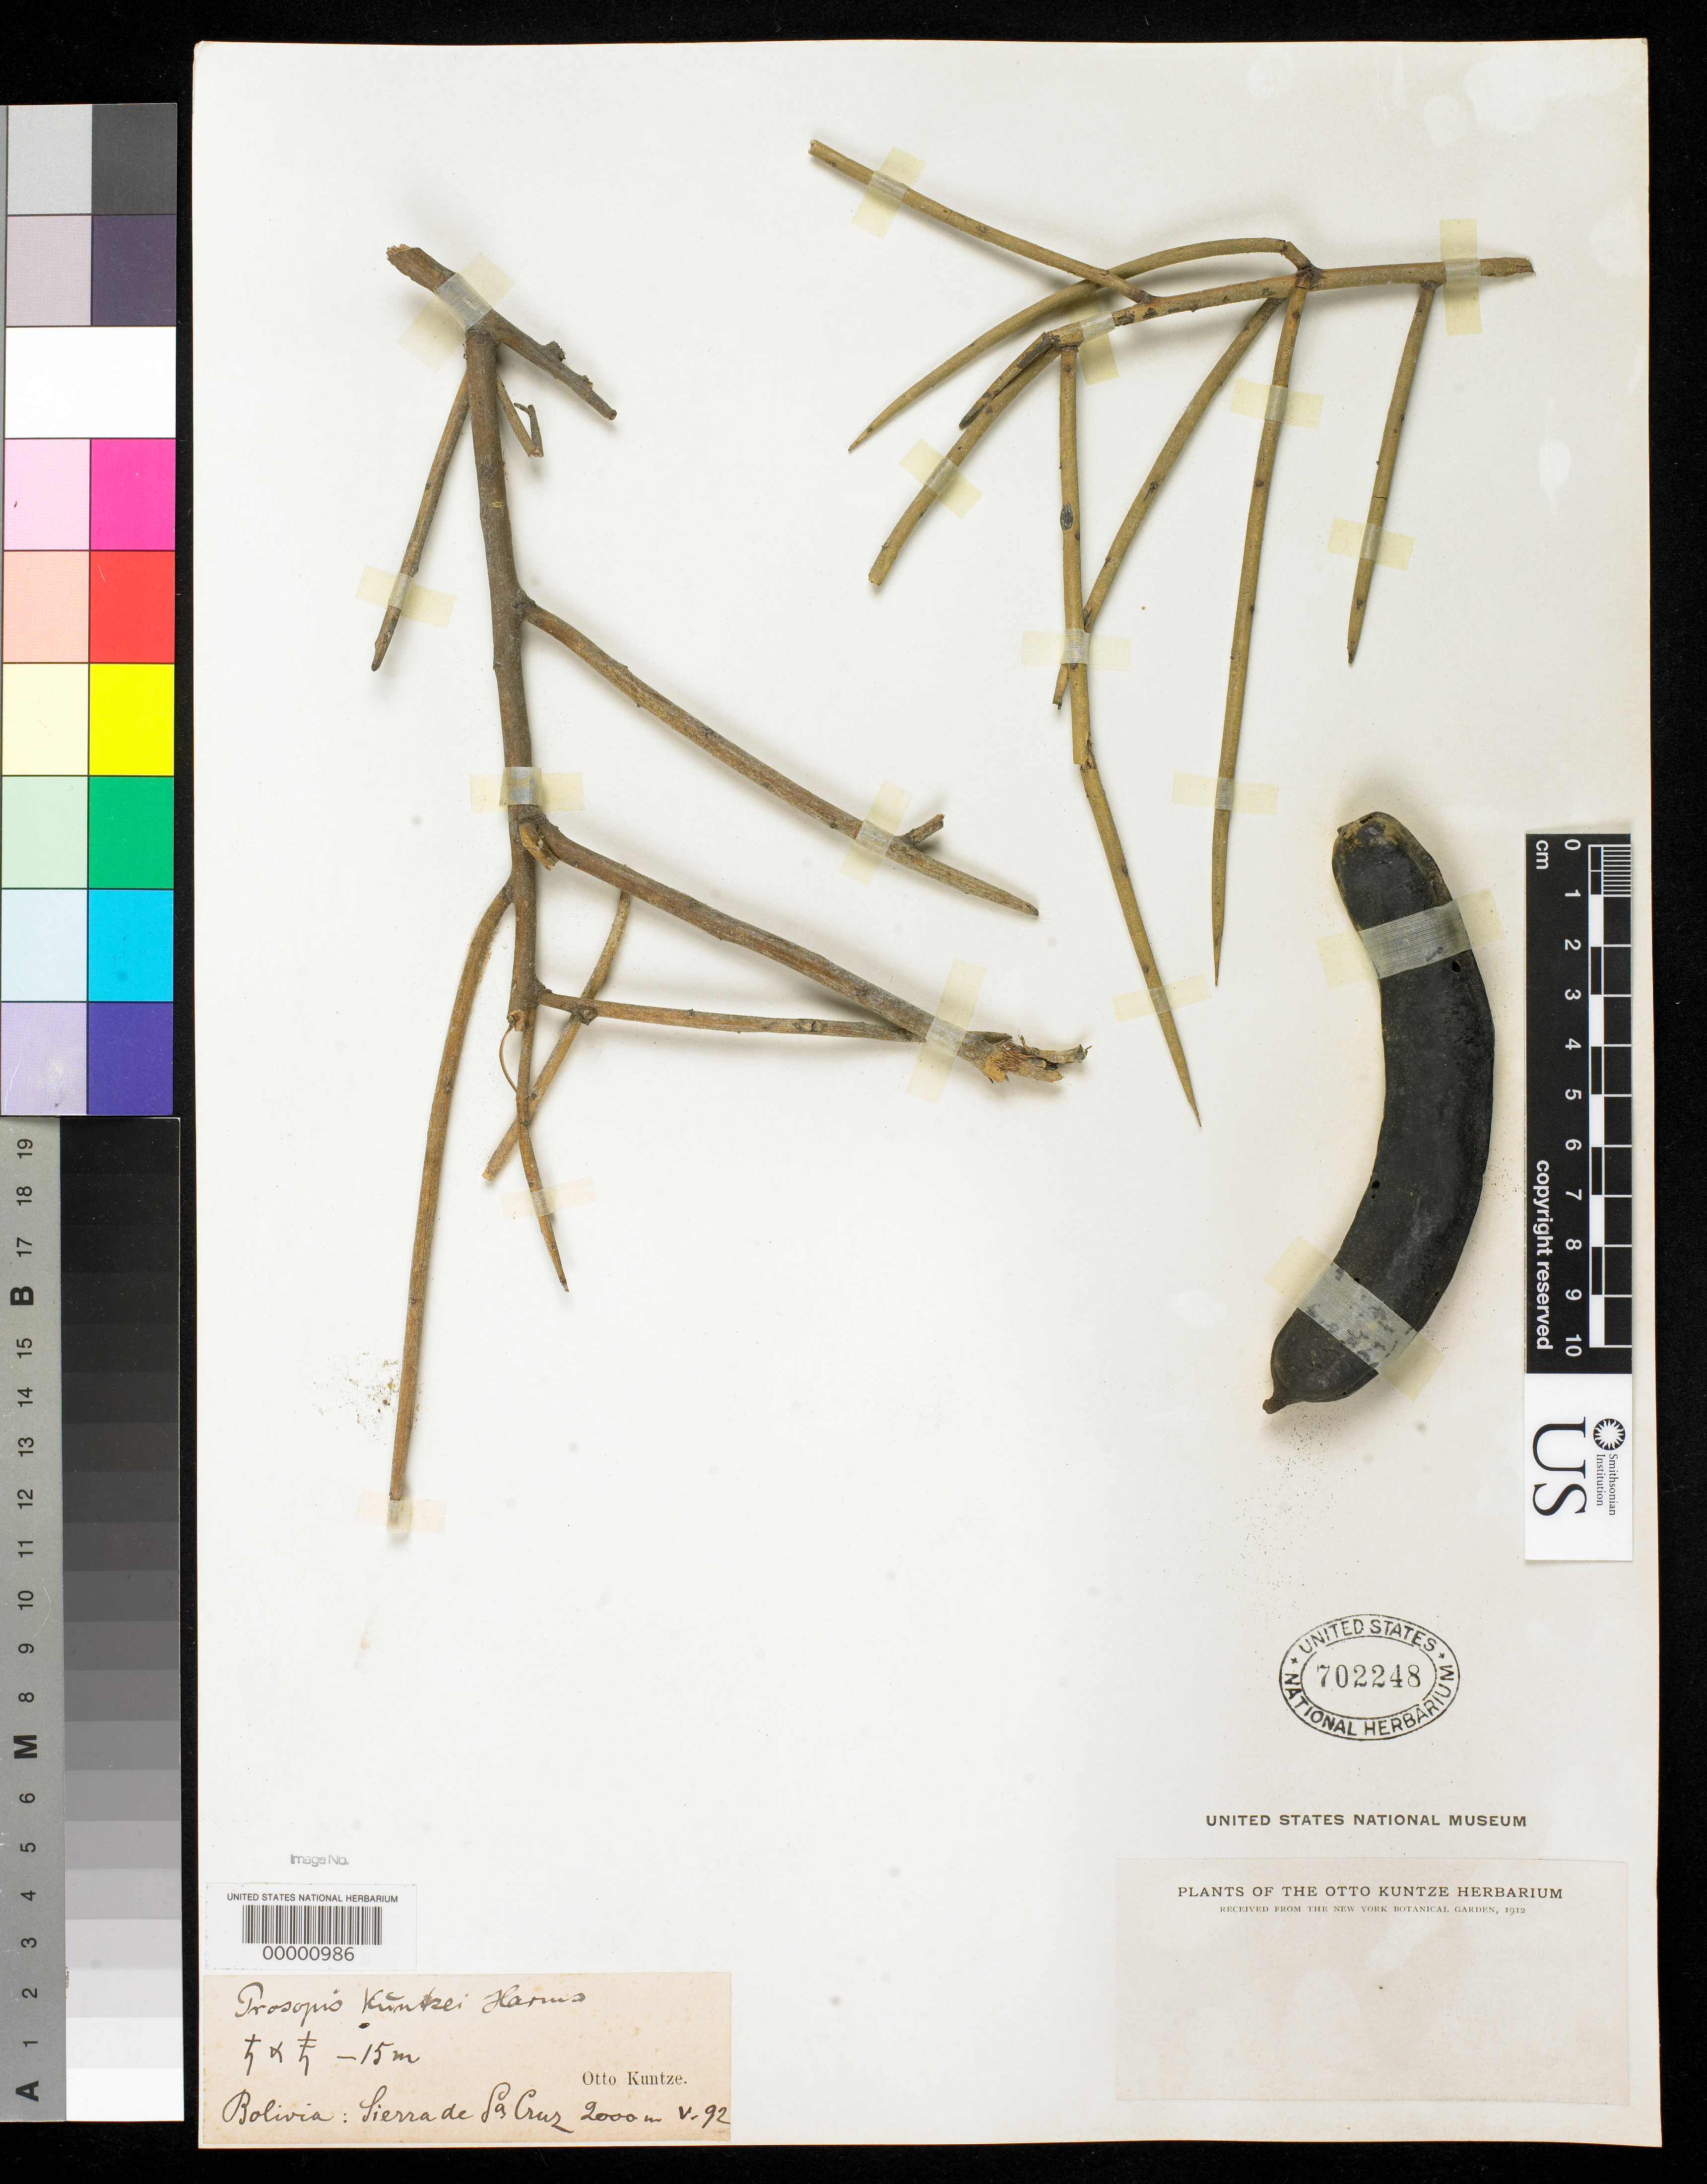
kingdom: Plantae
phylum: Tracheophyta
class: Magnoliopsida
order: Fabales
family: Fabaceae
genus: Prosopis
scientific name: Prosopis kuntzei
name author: Harms in Kuntze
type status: Type Collection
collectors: C.E.O. Kuntze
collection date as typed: May 1892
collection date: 1892-05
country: Bolivia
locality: Sierra de Santa Cruz.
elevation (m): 2000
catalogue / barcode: US 702248